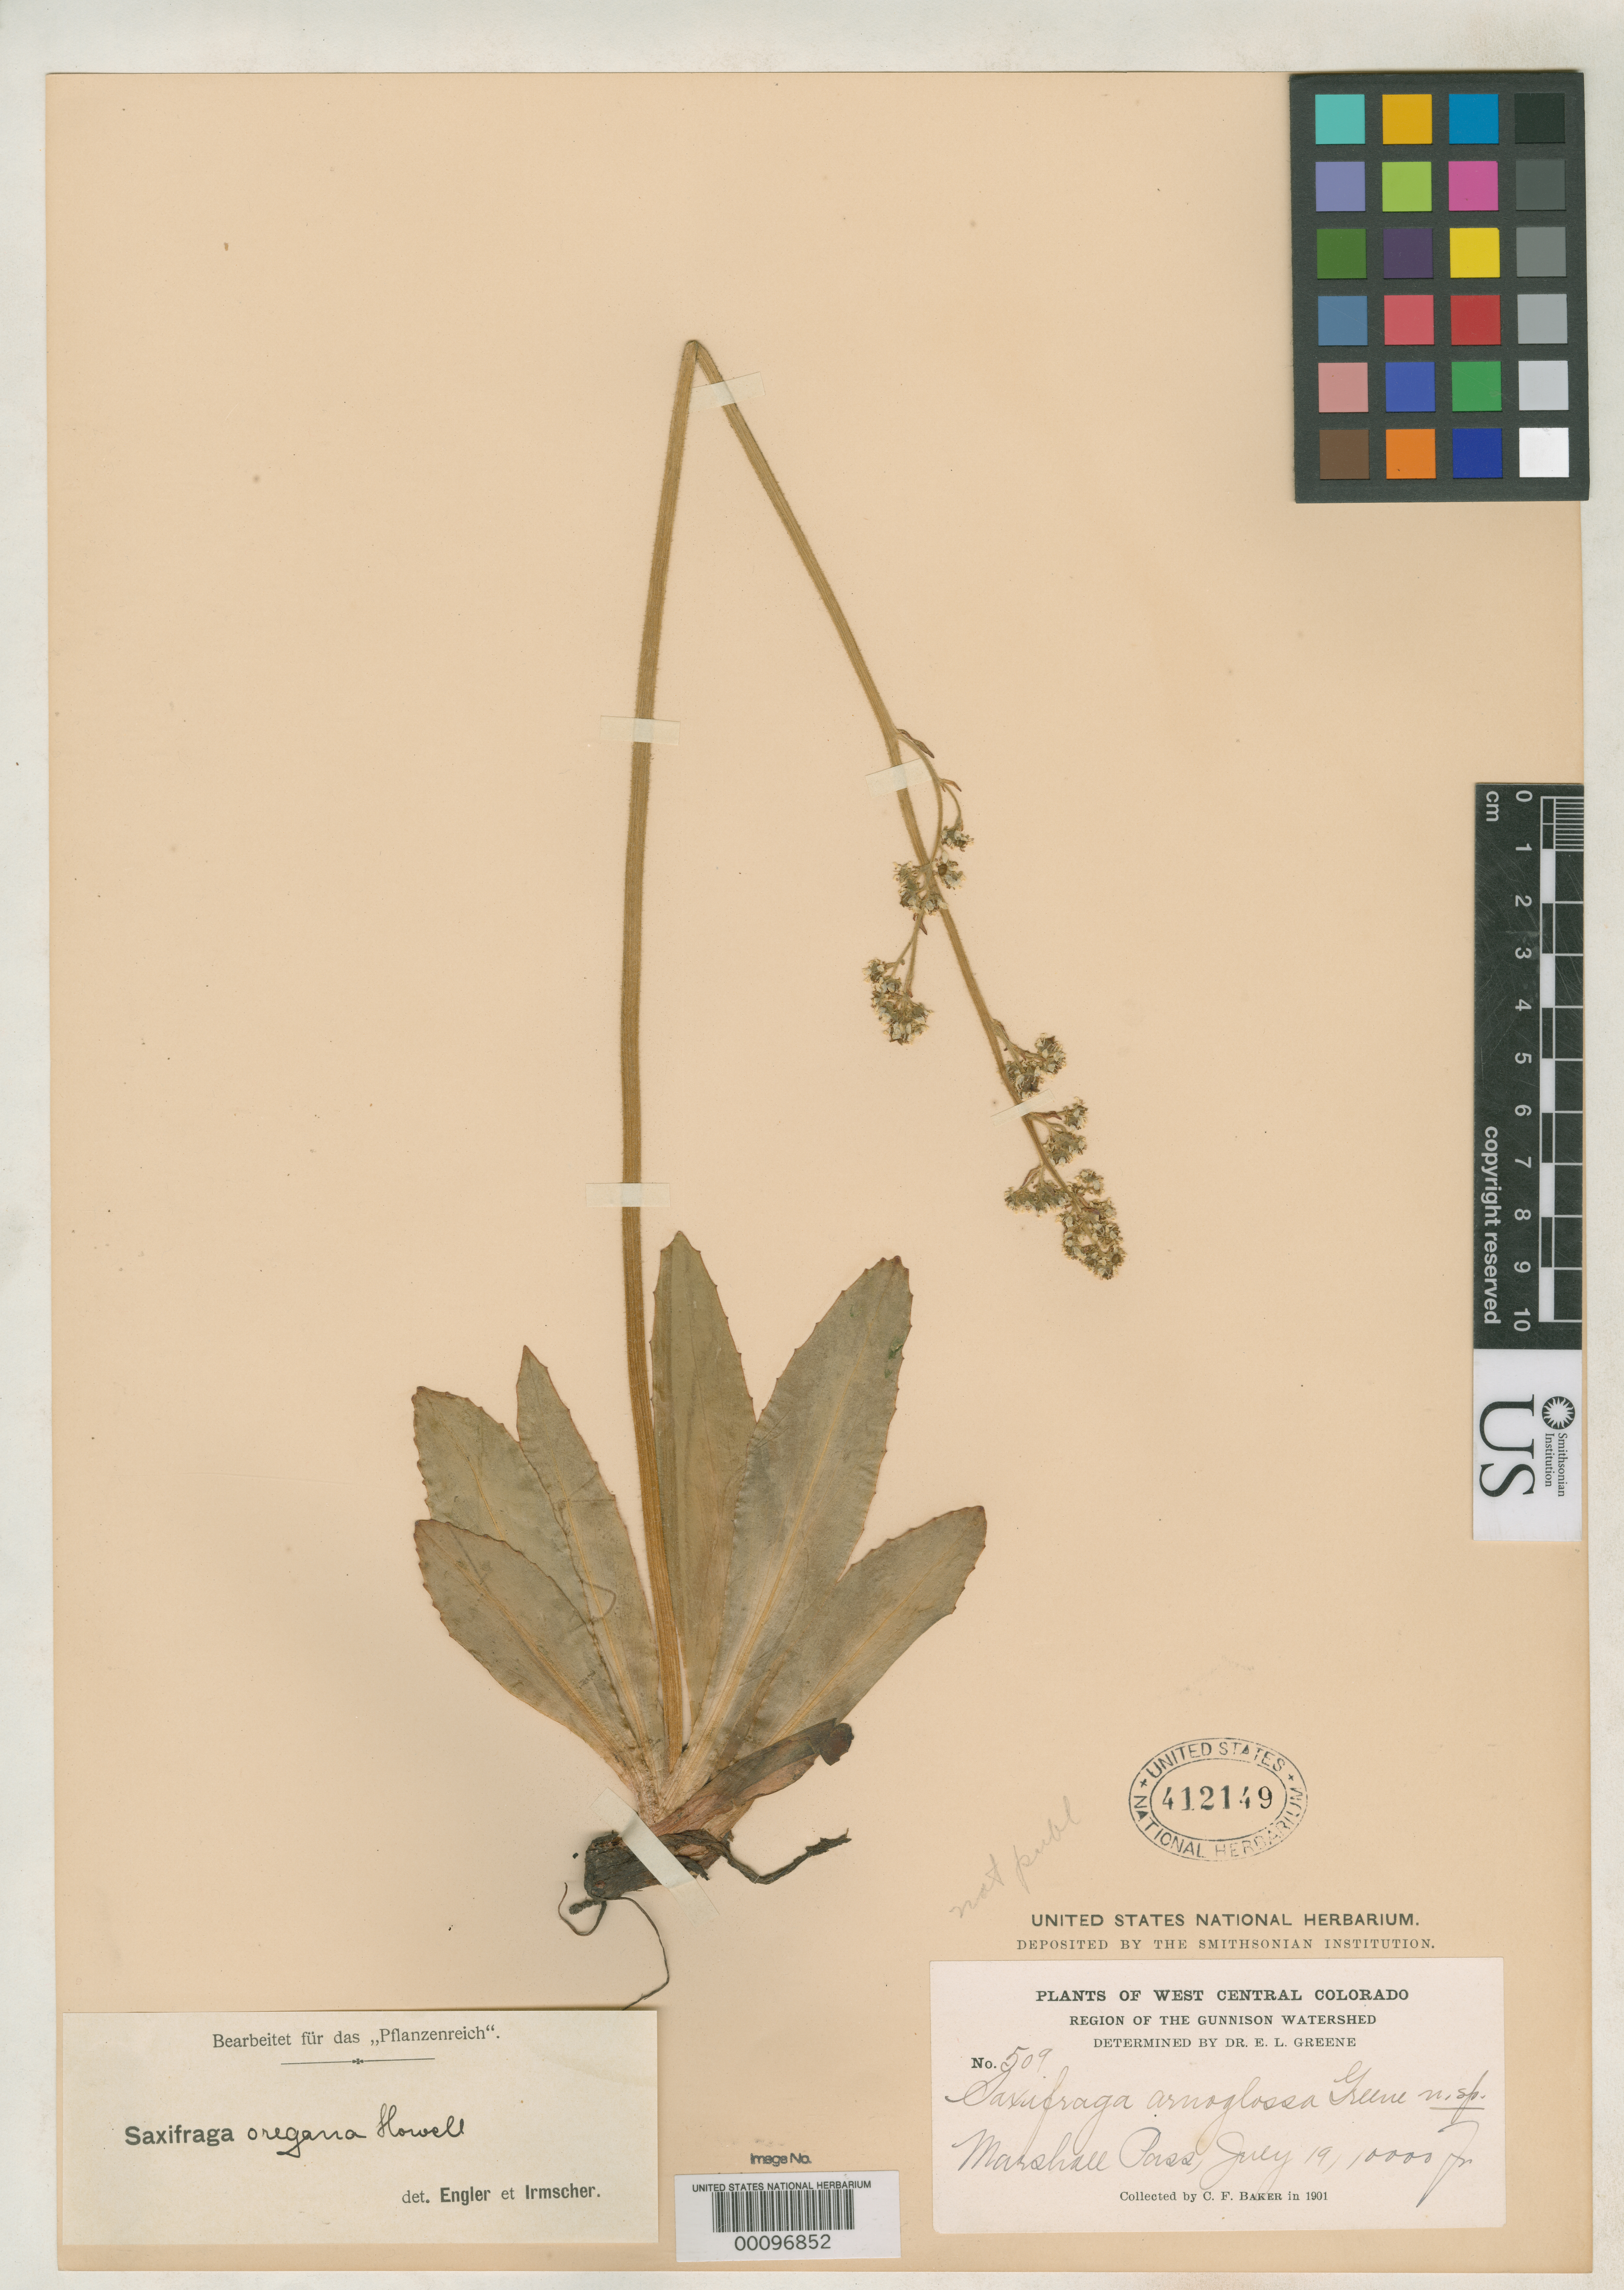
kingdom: Plantae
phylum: Tracheophyta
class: Magnoliopsida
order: Saxifragales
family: Saxifragaceae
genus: Micranthes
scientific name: Micranthes arnoglossa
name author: Small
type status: Isotype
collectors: C. F. Baker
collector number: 509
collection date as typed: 19 Jul 1901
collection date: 1901-07-19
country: United States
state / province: Colorado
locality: Marshall Pass.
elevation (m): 3048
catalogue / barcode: US 412149